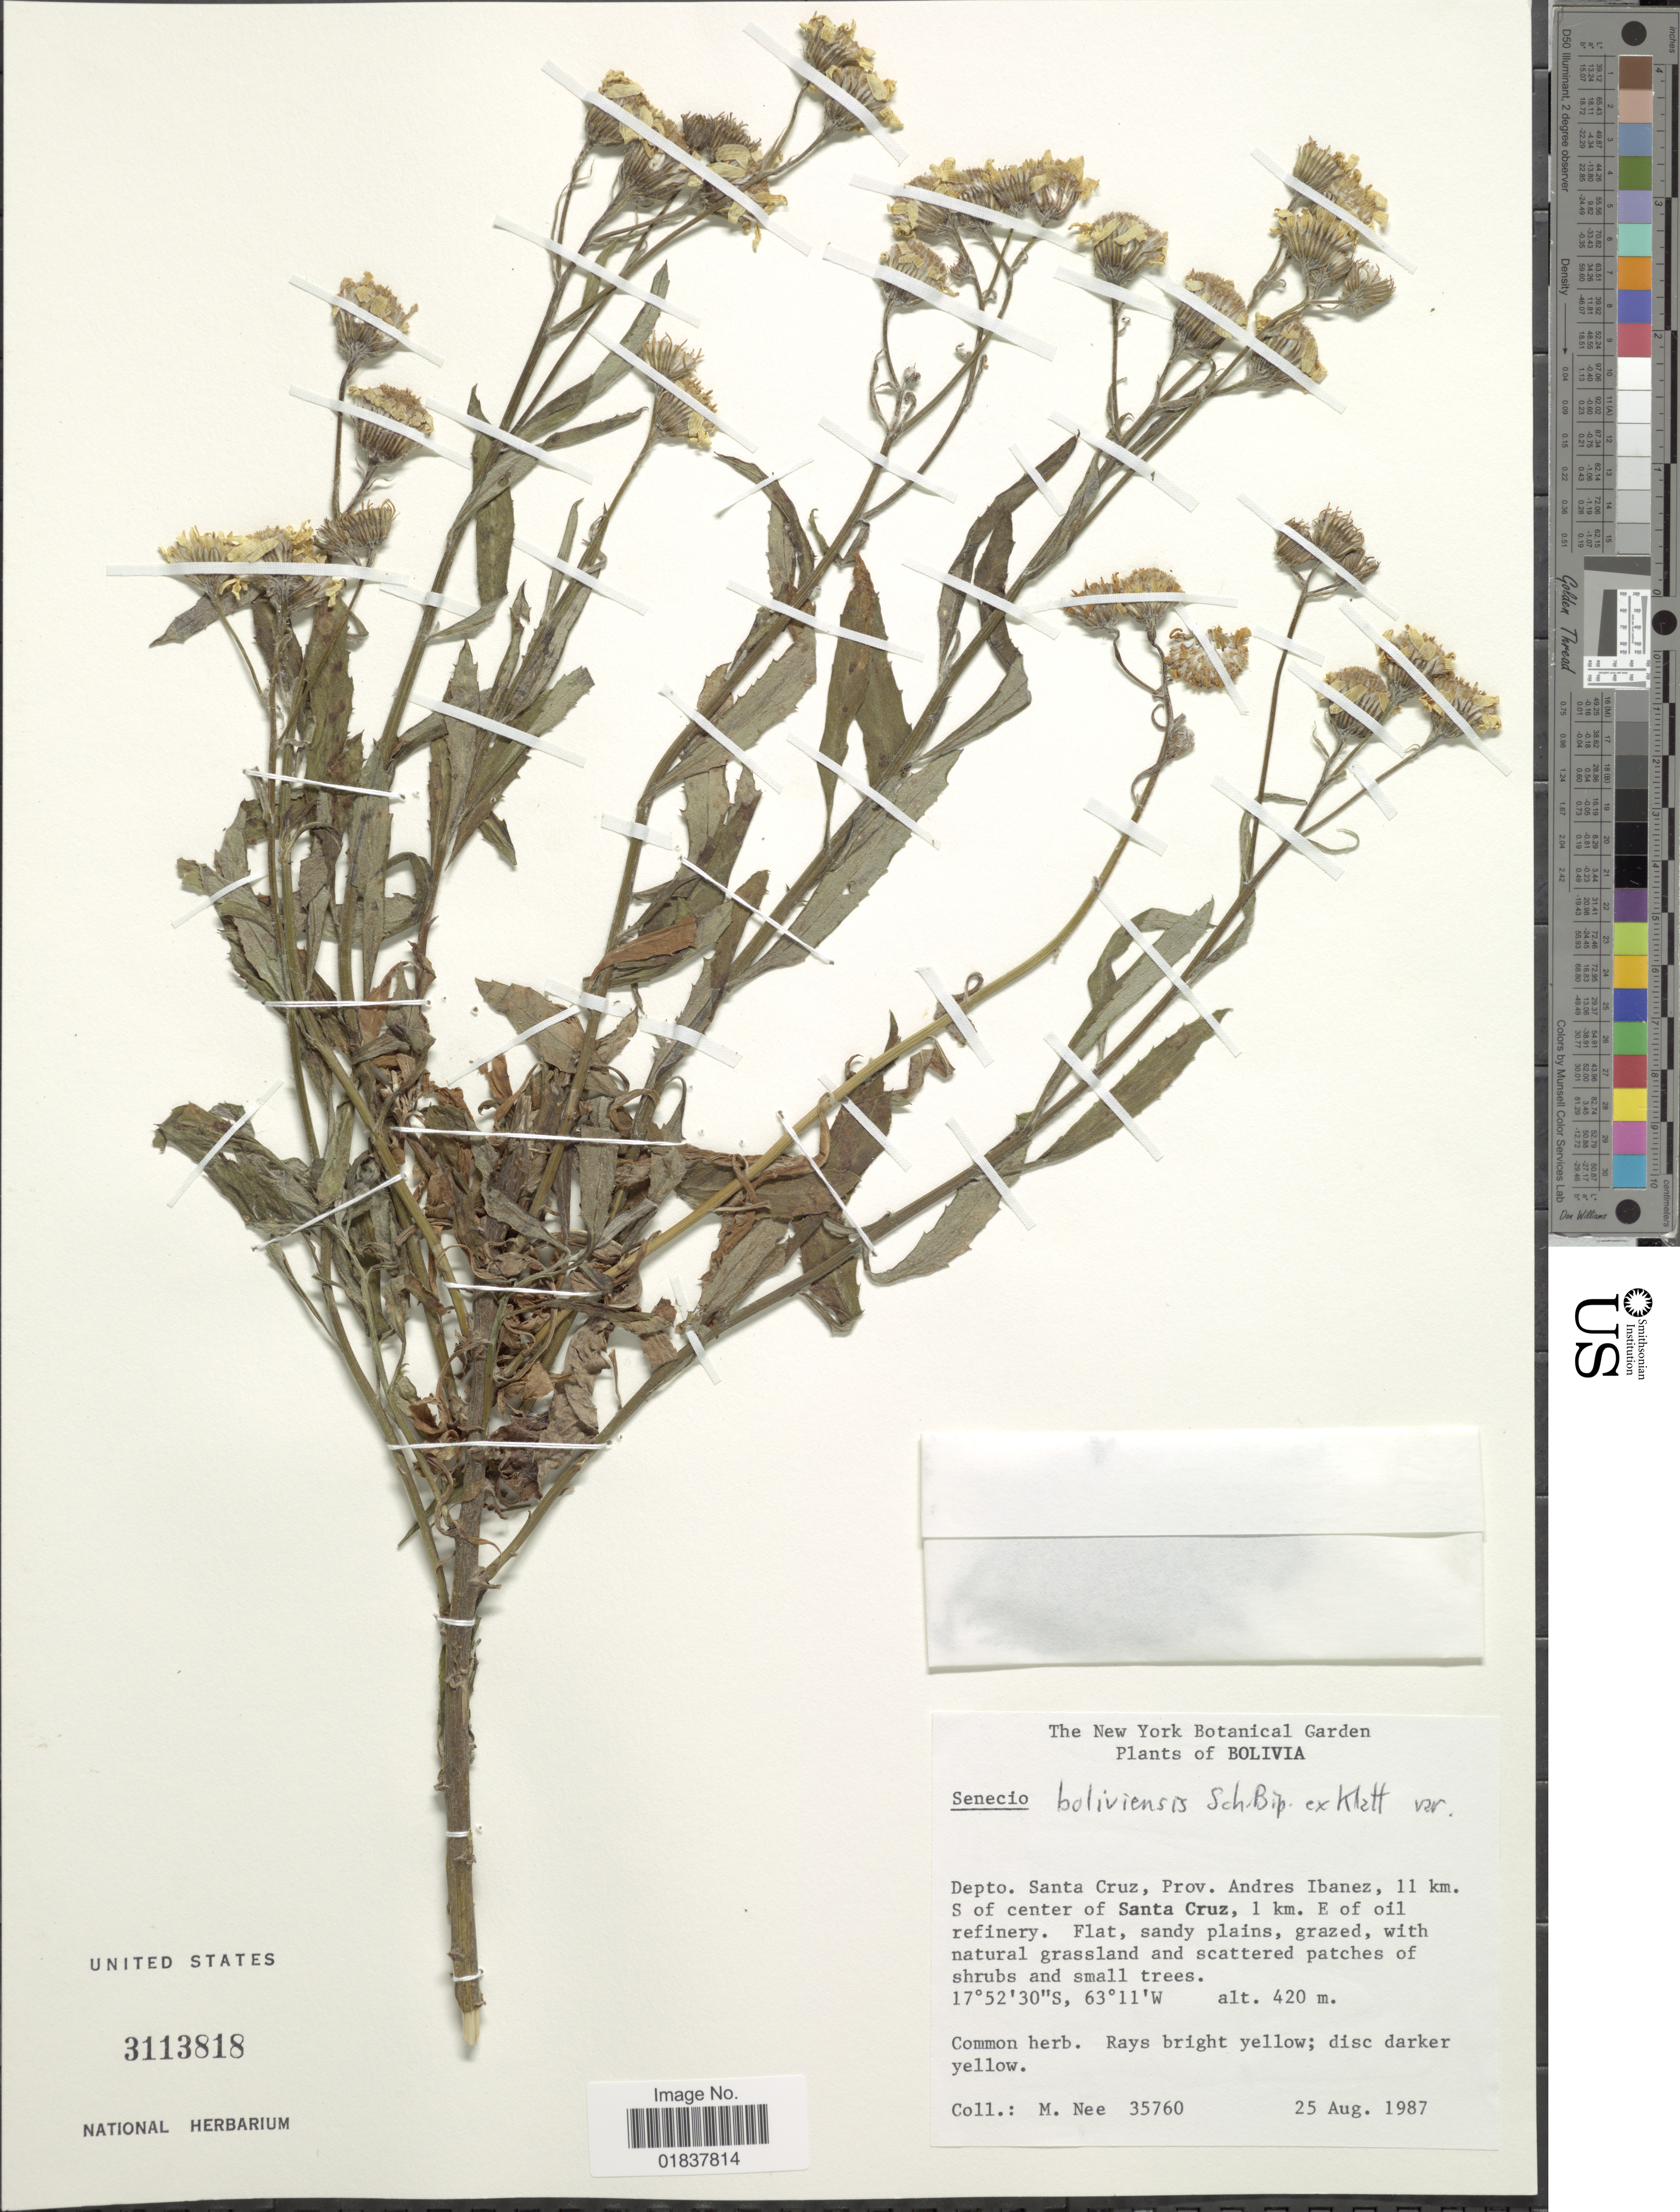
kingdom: Plantae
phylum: Tracheophyta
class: Magnoliopsida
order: Asterales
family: Asteraceae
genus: Senecio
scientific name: Senecio grisebachii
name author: Baker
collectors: M. Nee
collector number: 35760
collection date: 1987-08-25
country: Bolivia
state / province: Santa Cruz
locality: Prov. Andres Ibanez, 11 km S of center of Santa Cruz, 1 km E of oil refinery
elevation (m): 420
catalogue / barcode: US 3113818